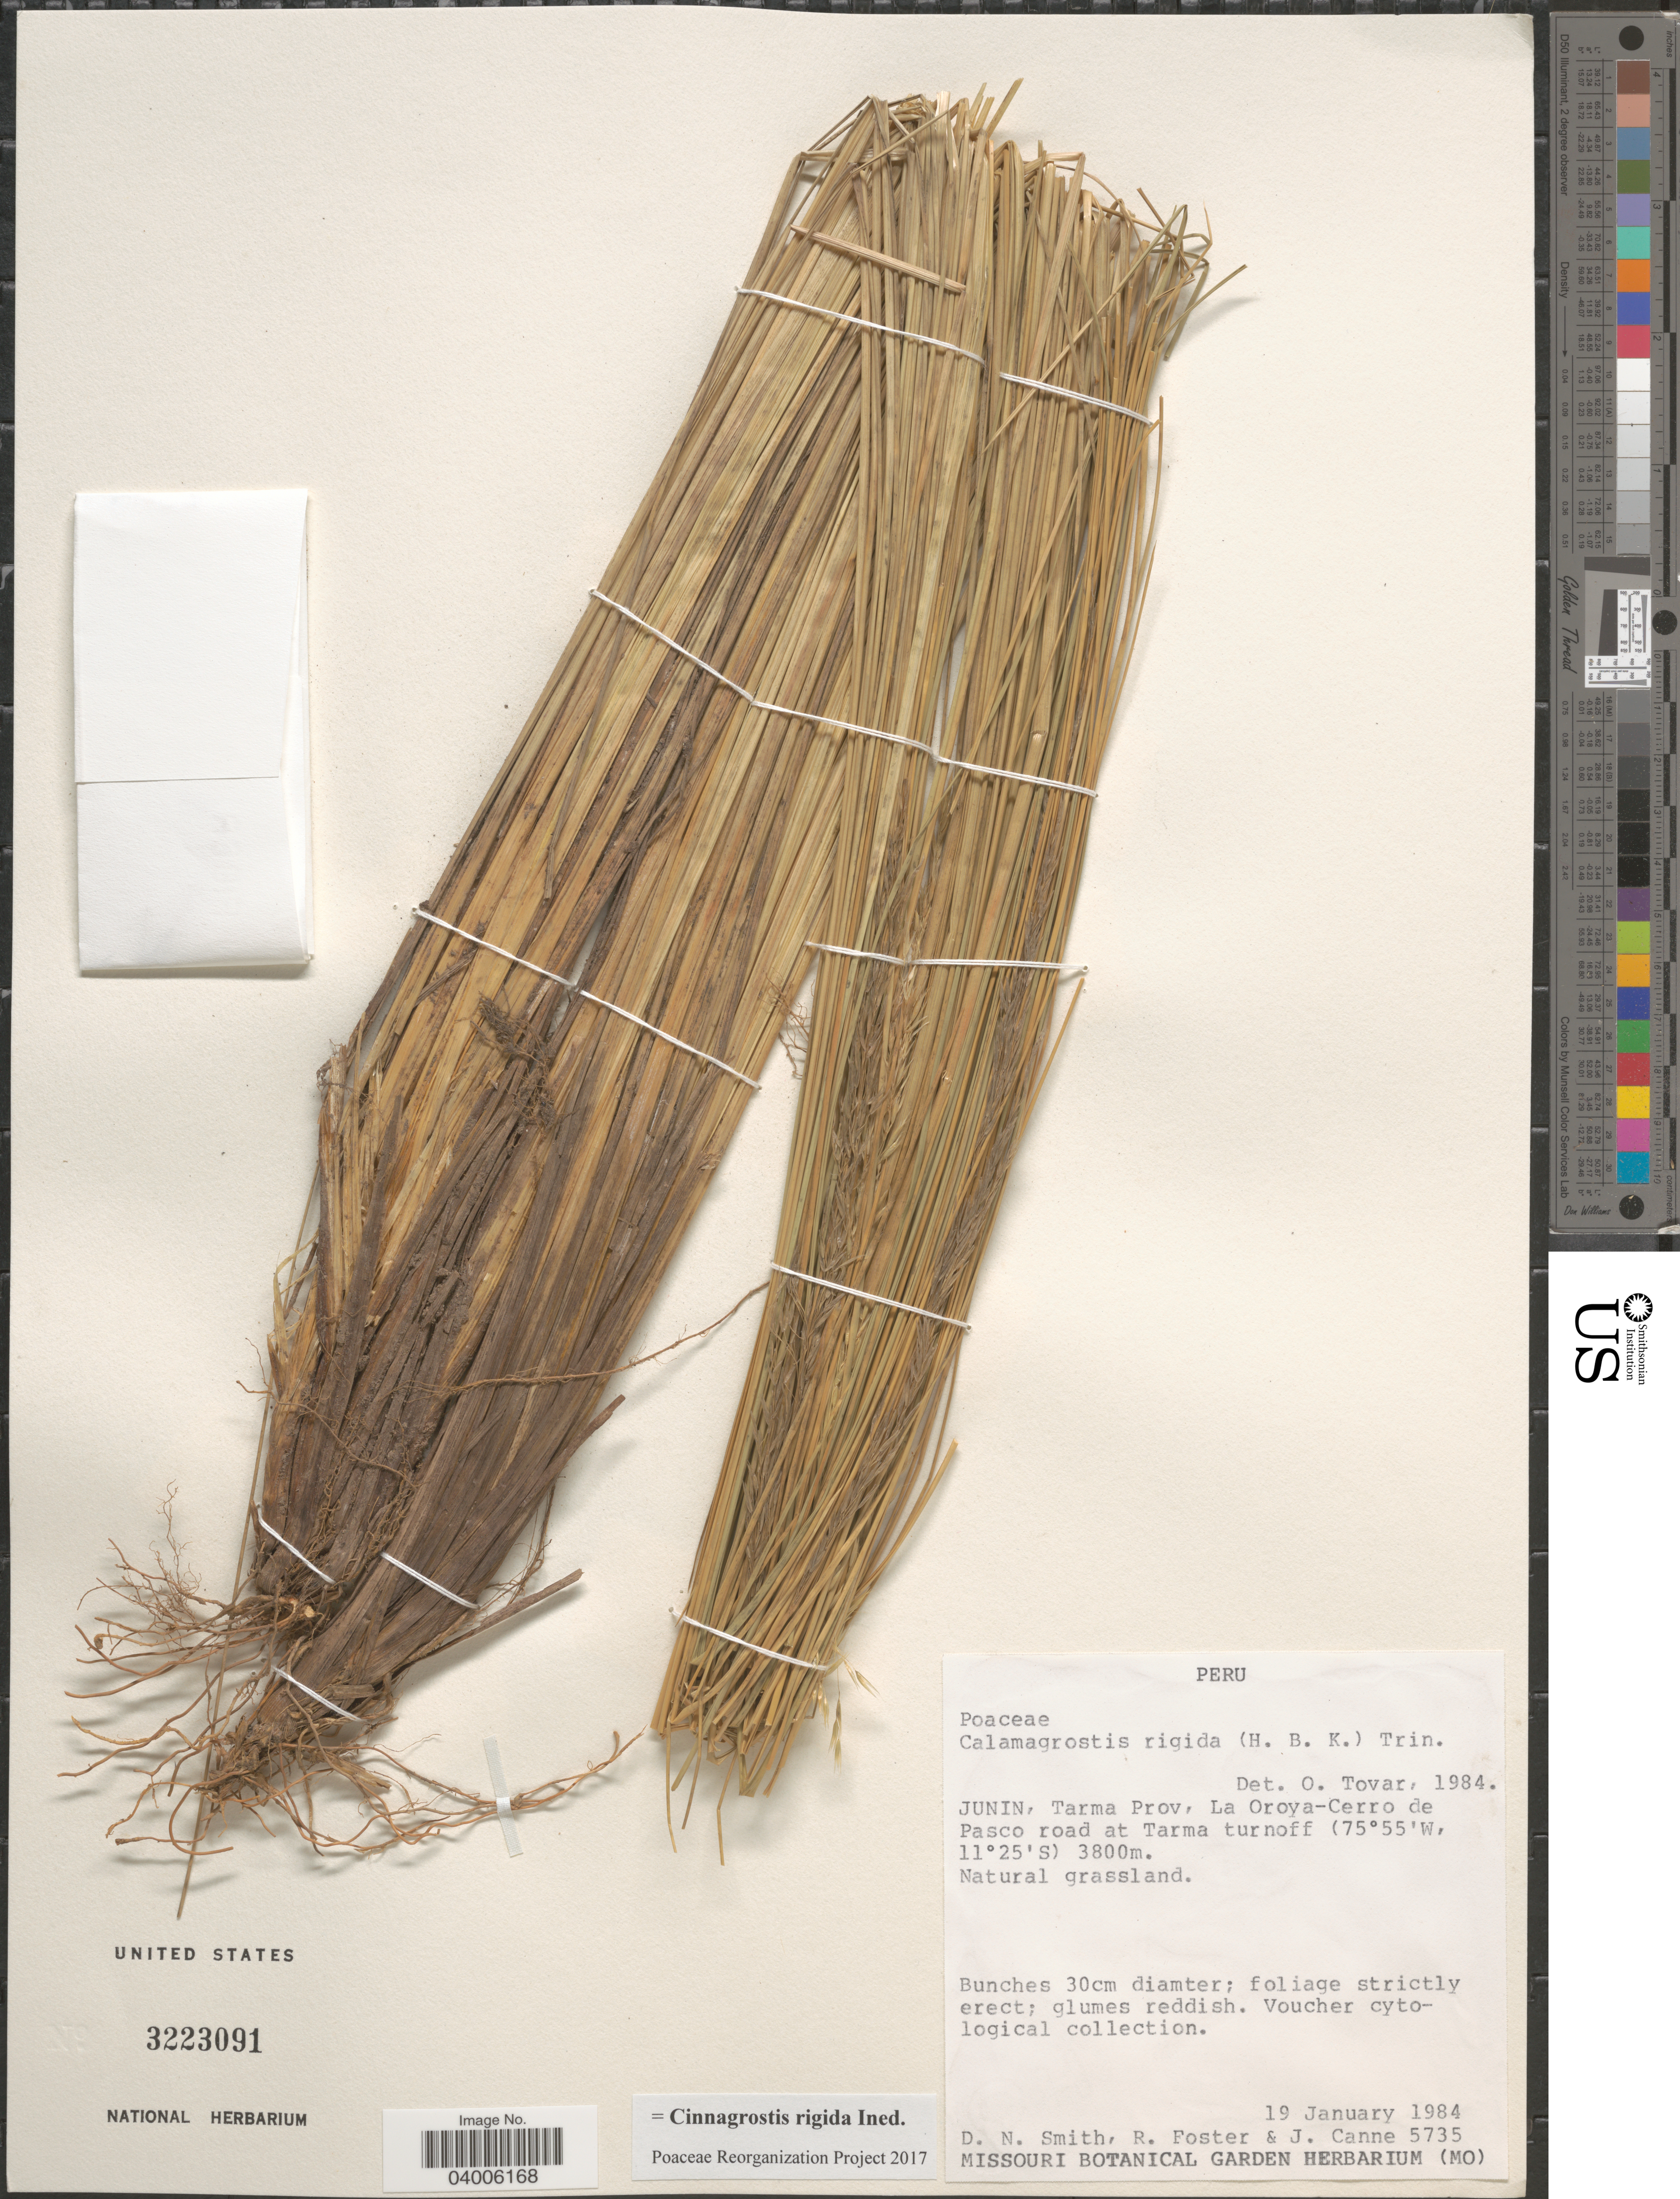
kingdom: Plantae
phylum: Tracheophyta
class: Liliopsida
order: Poales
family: Poaceae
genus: Cinnagrostis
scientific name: Cinnagrostis rigida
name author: (Kunth) P.M. Peterson et al.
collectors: D. Smith, R. Foster & J. M. Canne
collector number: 5735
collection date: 1984-01-19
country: Peru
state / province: Junín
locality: Tarma Prov, La Oroya-Cerro de Pasco road at Tarma turnoff.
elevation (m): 3800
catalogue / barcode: US 3223091